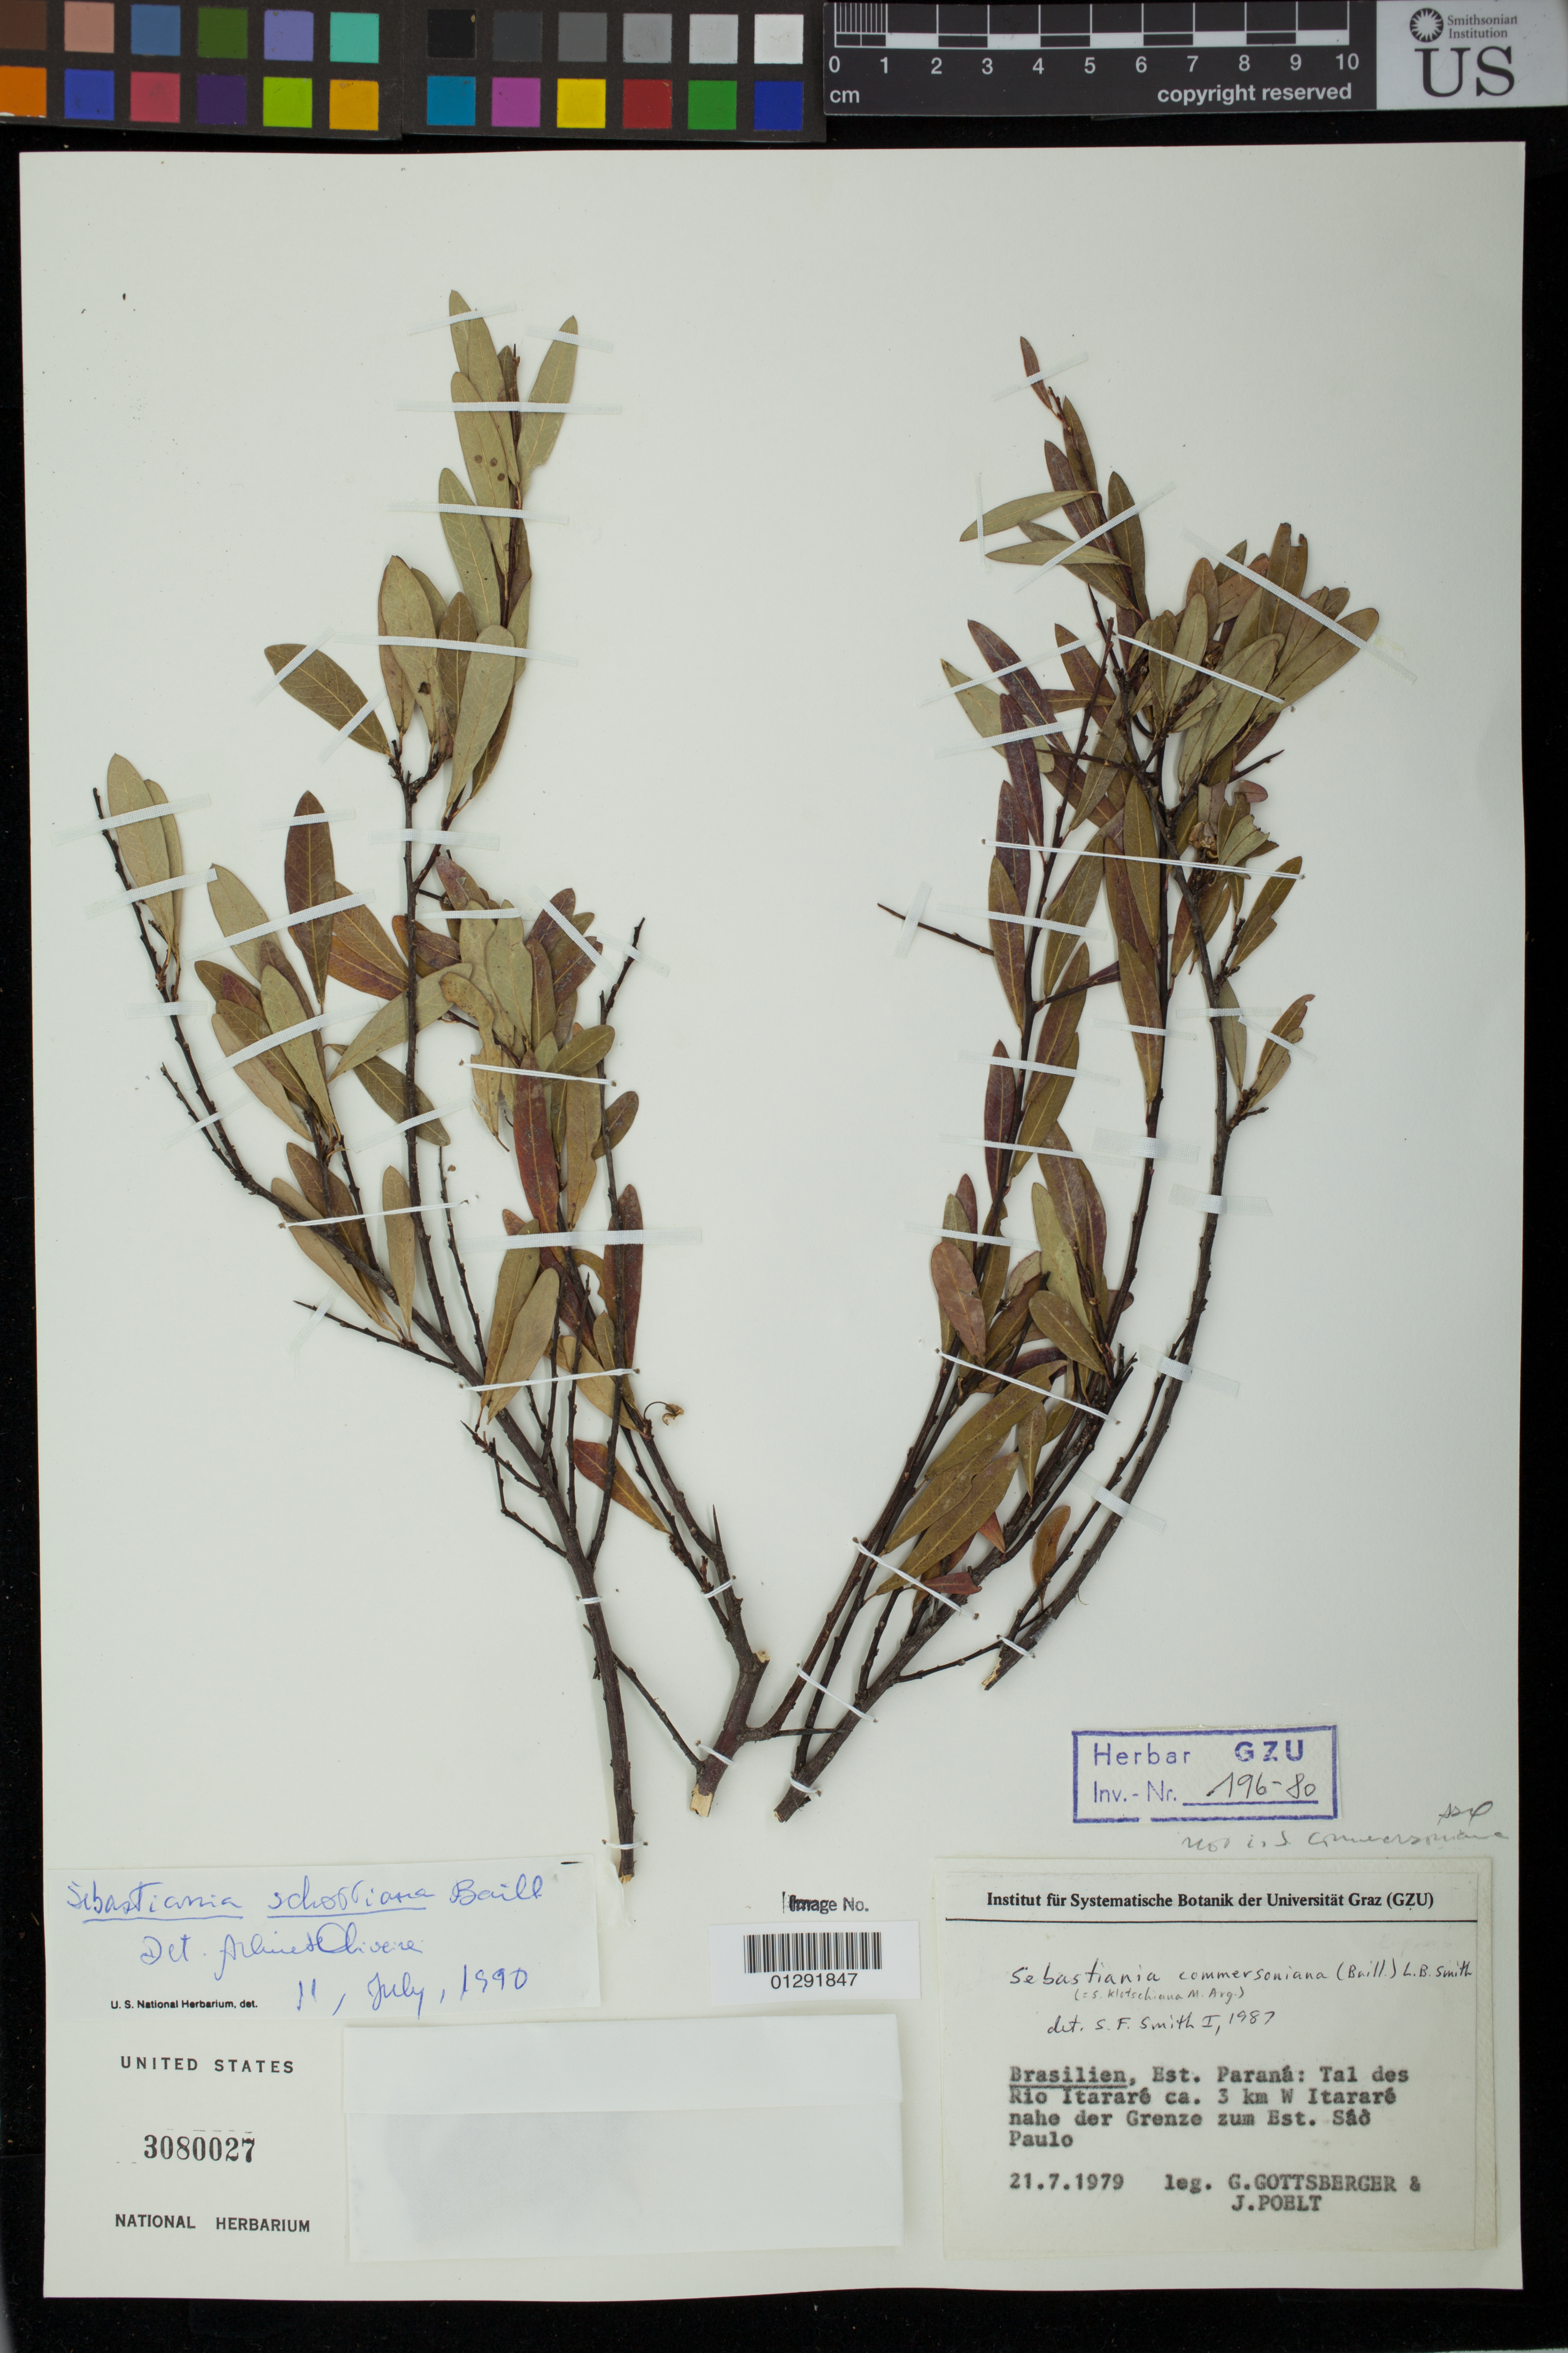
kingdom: Plantae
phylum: Tracheophyta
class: Magnoliopsida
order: Malpighiales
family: Euphorbiaceae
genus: Sebastiania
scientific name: Sebastiania schottiana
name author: (Müll. Arg.) Müll. Arg.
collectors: G. K. Gottsberger & J. Poelt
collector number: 196-80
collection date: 1979-07-21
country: Brazil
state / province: Paraná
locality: tal des Rio Itarare ca. 3 km W. Itarare nahe der Grenze zum Est. Sao Paulo .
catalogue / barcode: US 3080027